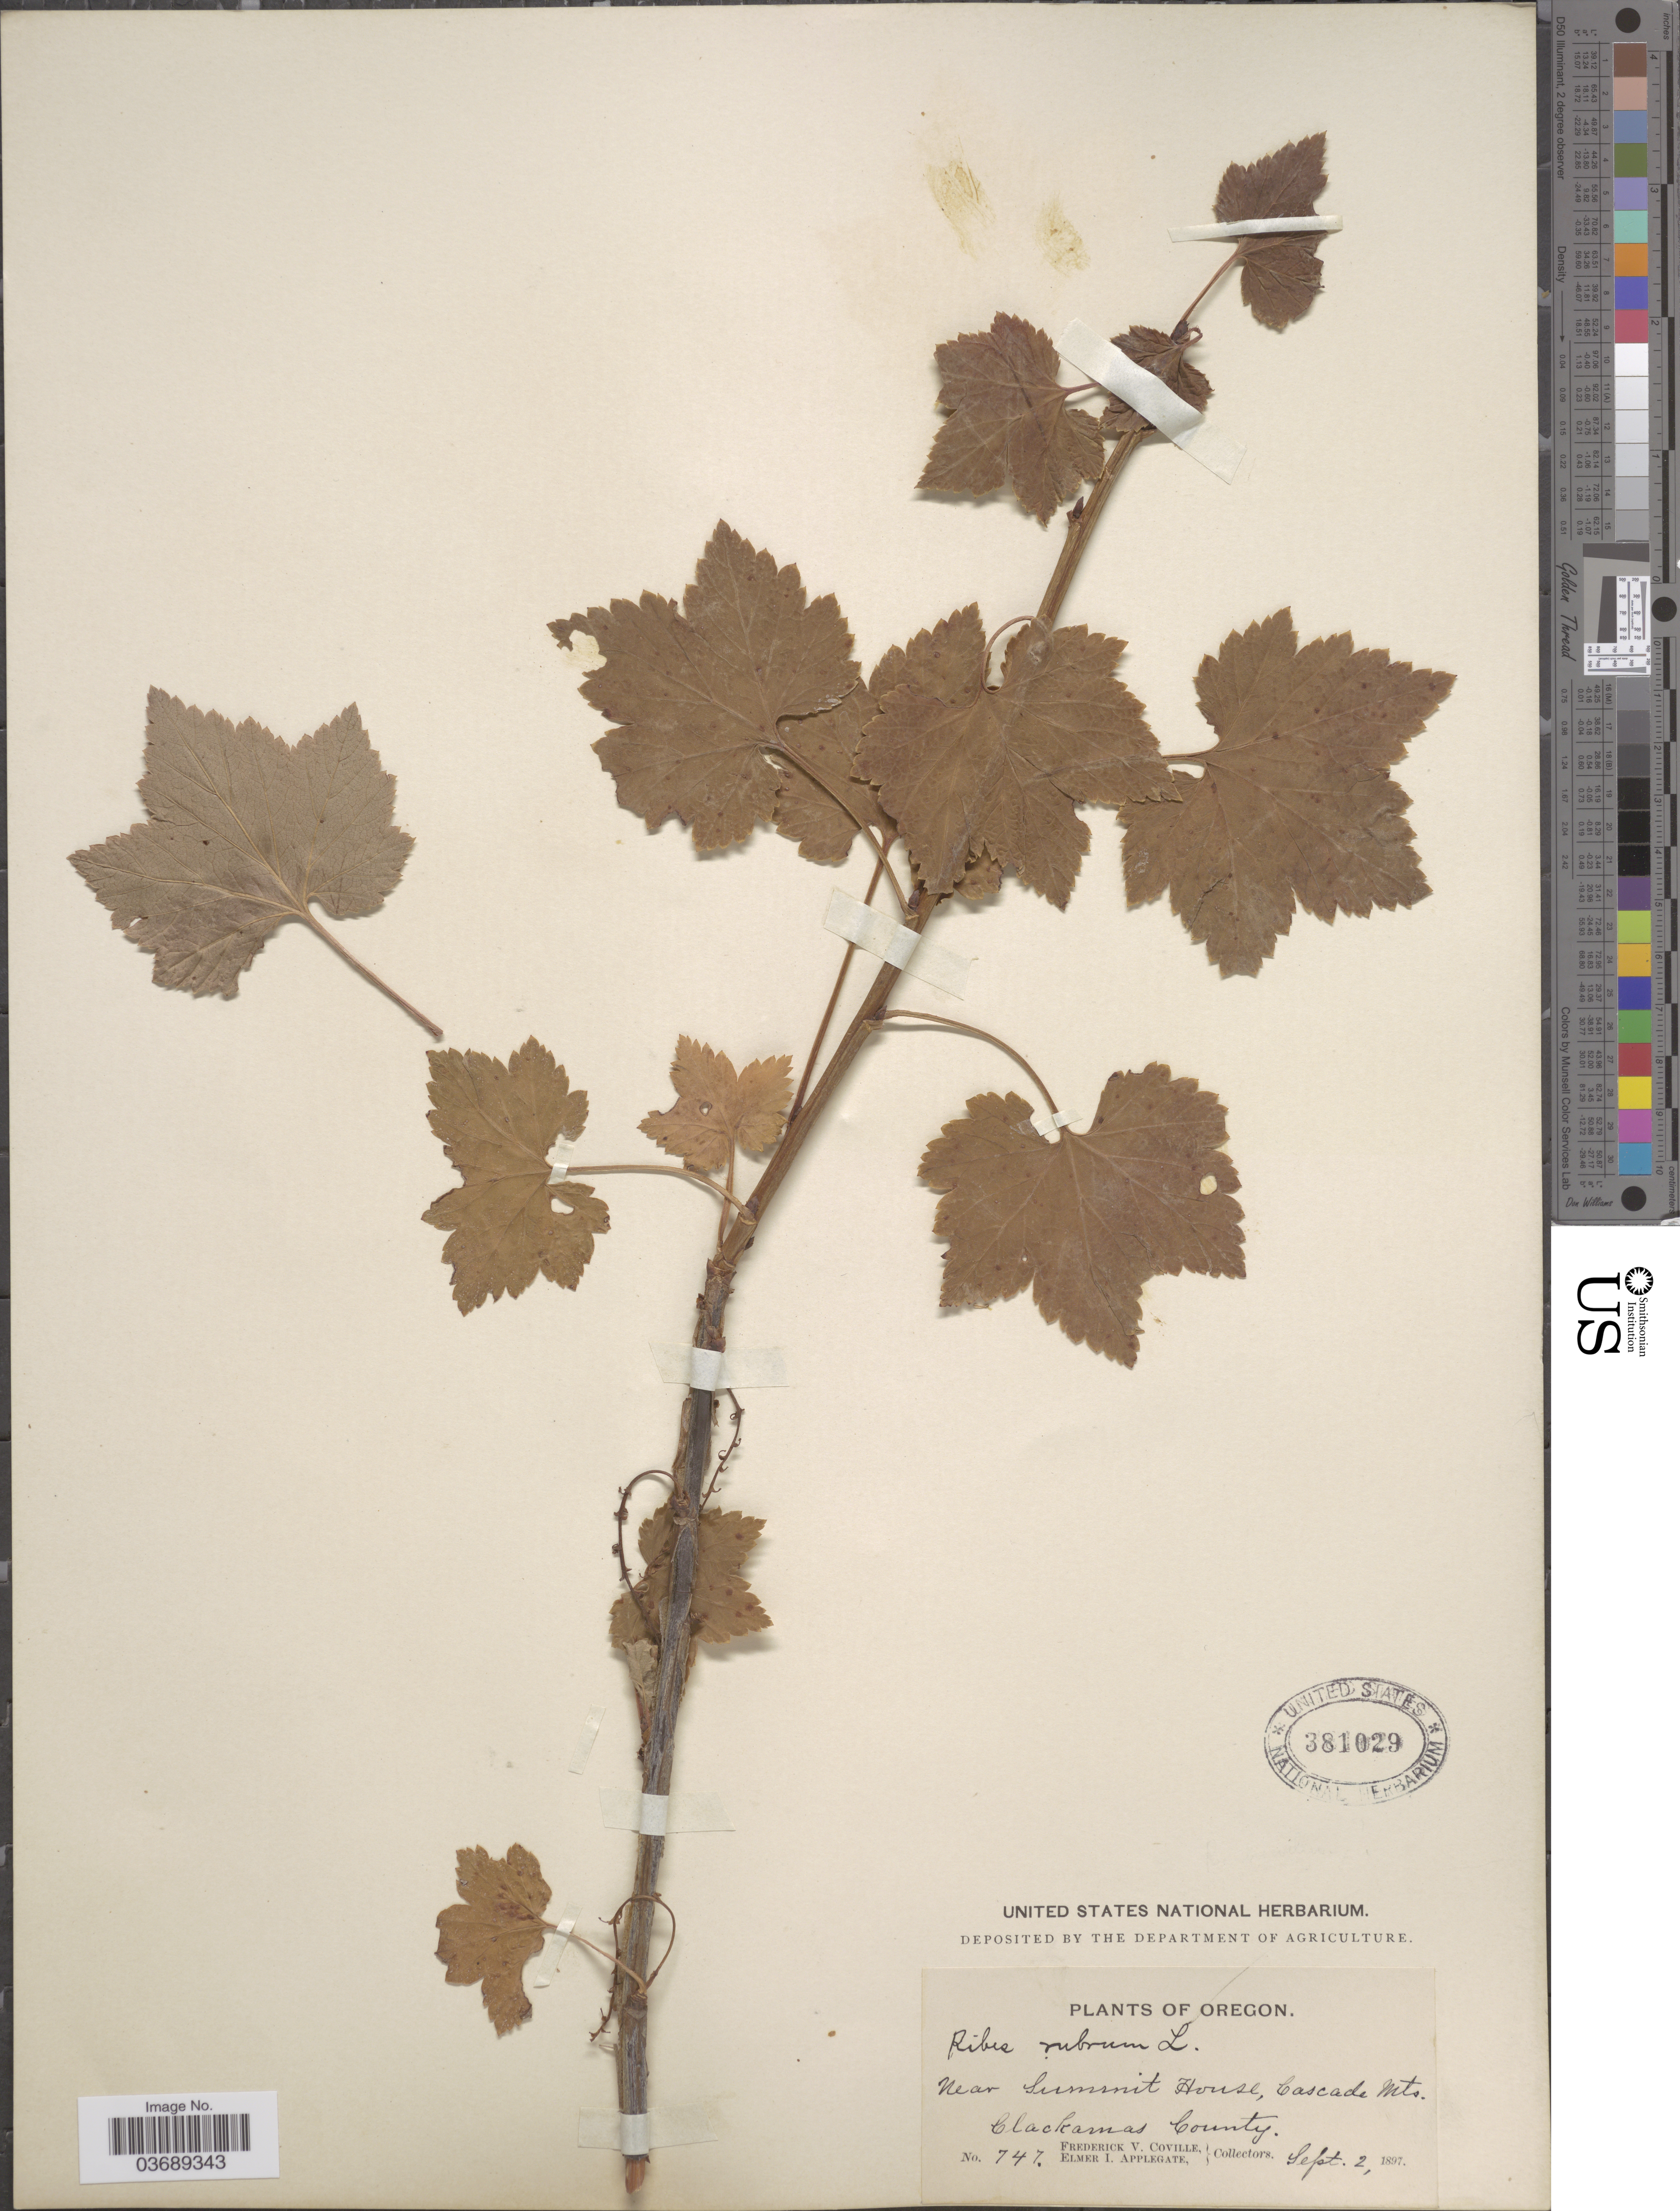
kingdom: Plantae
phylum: Tracheophyta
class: Magnoliopsida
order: Saxifragales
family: Grossulariaceae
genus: Ribes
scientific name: Ribes triste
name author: Pall.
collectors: F. V. Coville & E. I. Applegate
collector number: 747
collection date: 1897-09-02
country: United States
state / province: Oregon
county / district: Clackamas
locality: Near Summit House, Cascade Mts. Clackamas County.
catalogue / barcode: US 381029